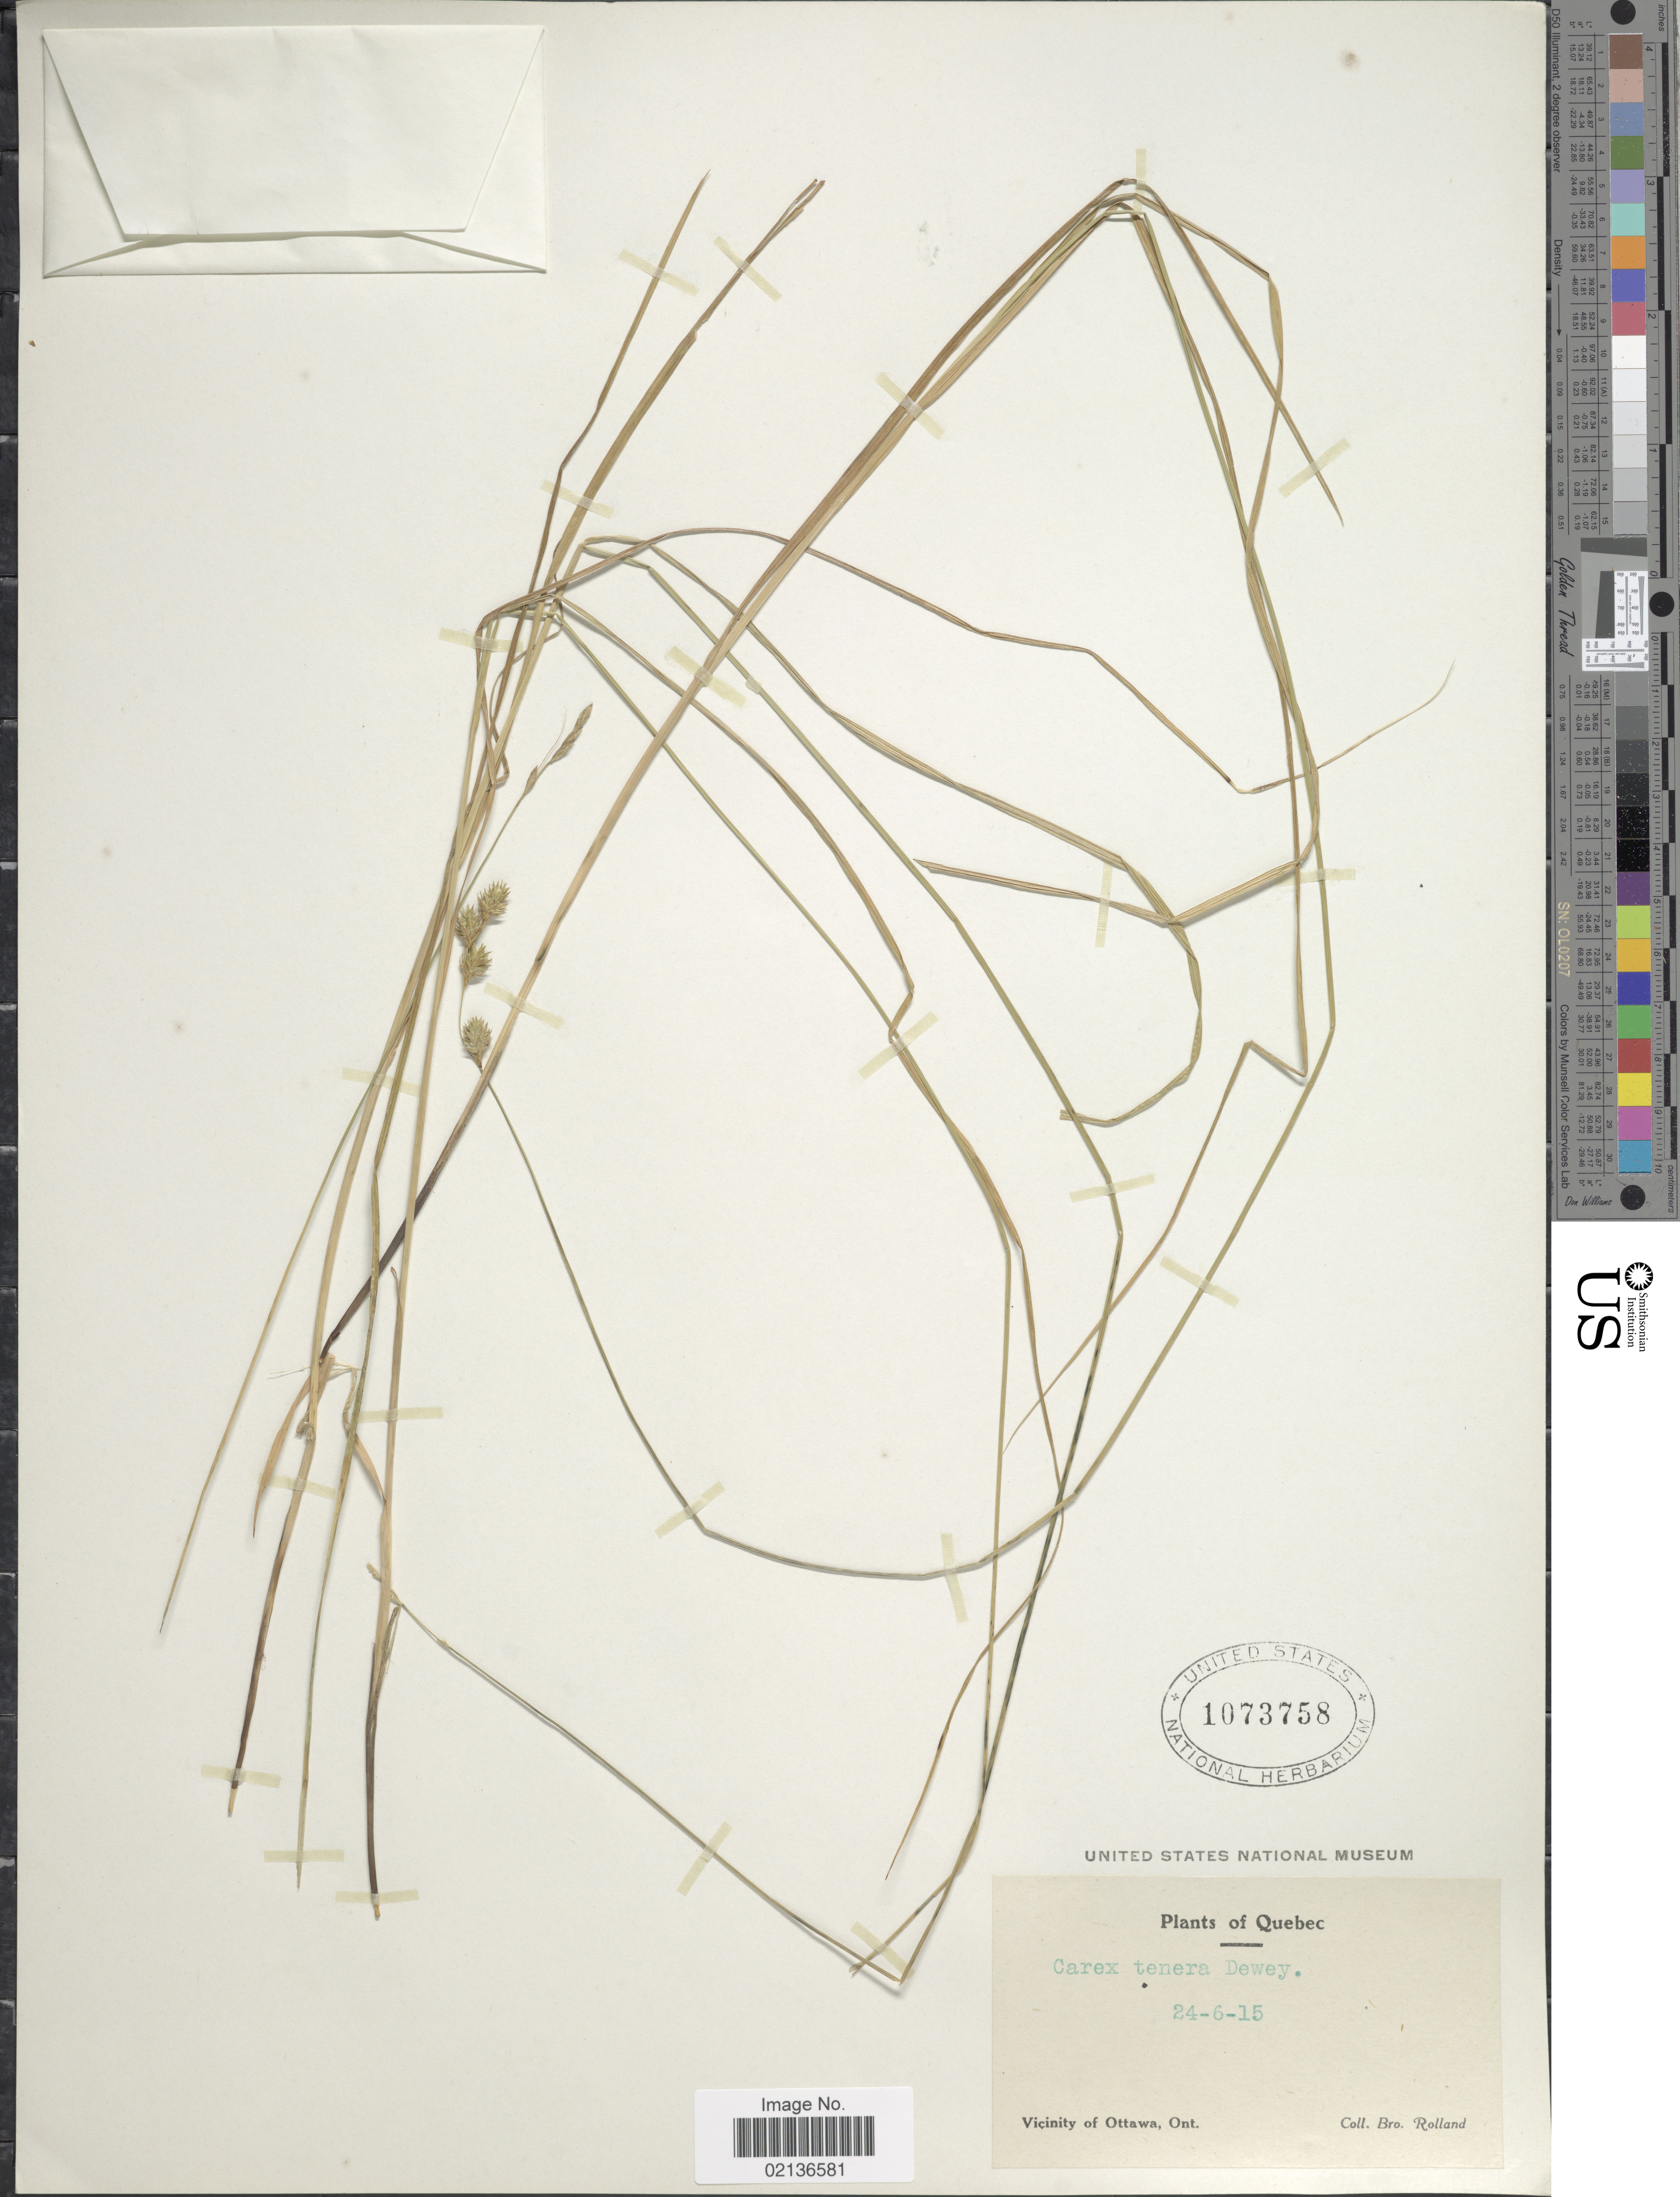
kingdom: Plantae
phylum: Tracheophyta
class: Liliopsida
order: Poales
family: Cyperaceae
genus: Carex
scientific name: Carex tenera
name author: Dewey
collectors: B. Rolland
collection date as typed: Transcribed d/m/y: 24/6/15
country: Canada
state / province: Quebec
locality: Vicinity of Ottawa, Ont.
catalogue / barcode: US 1073758